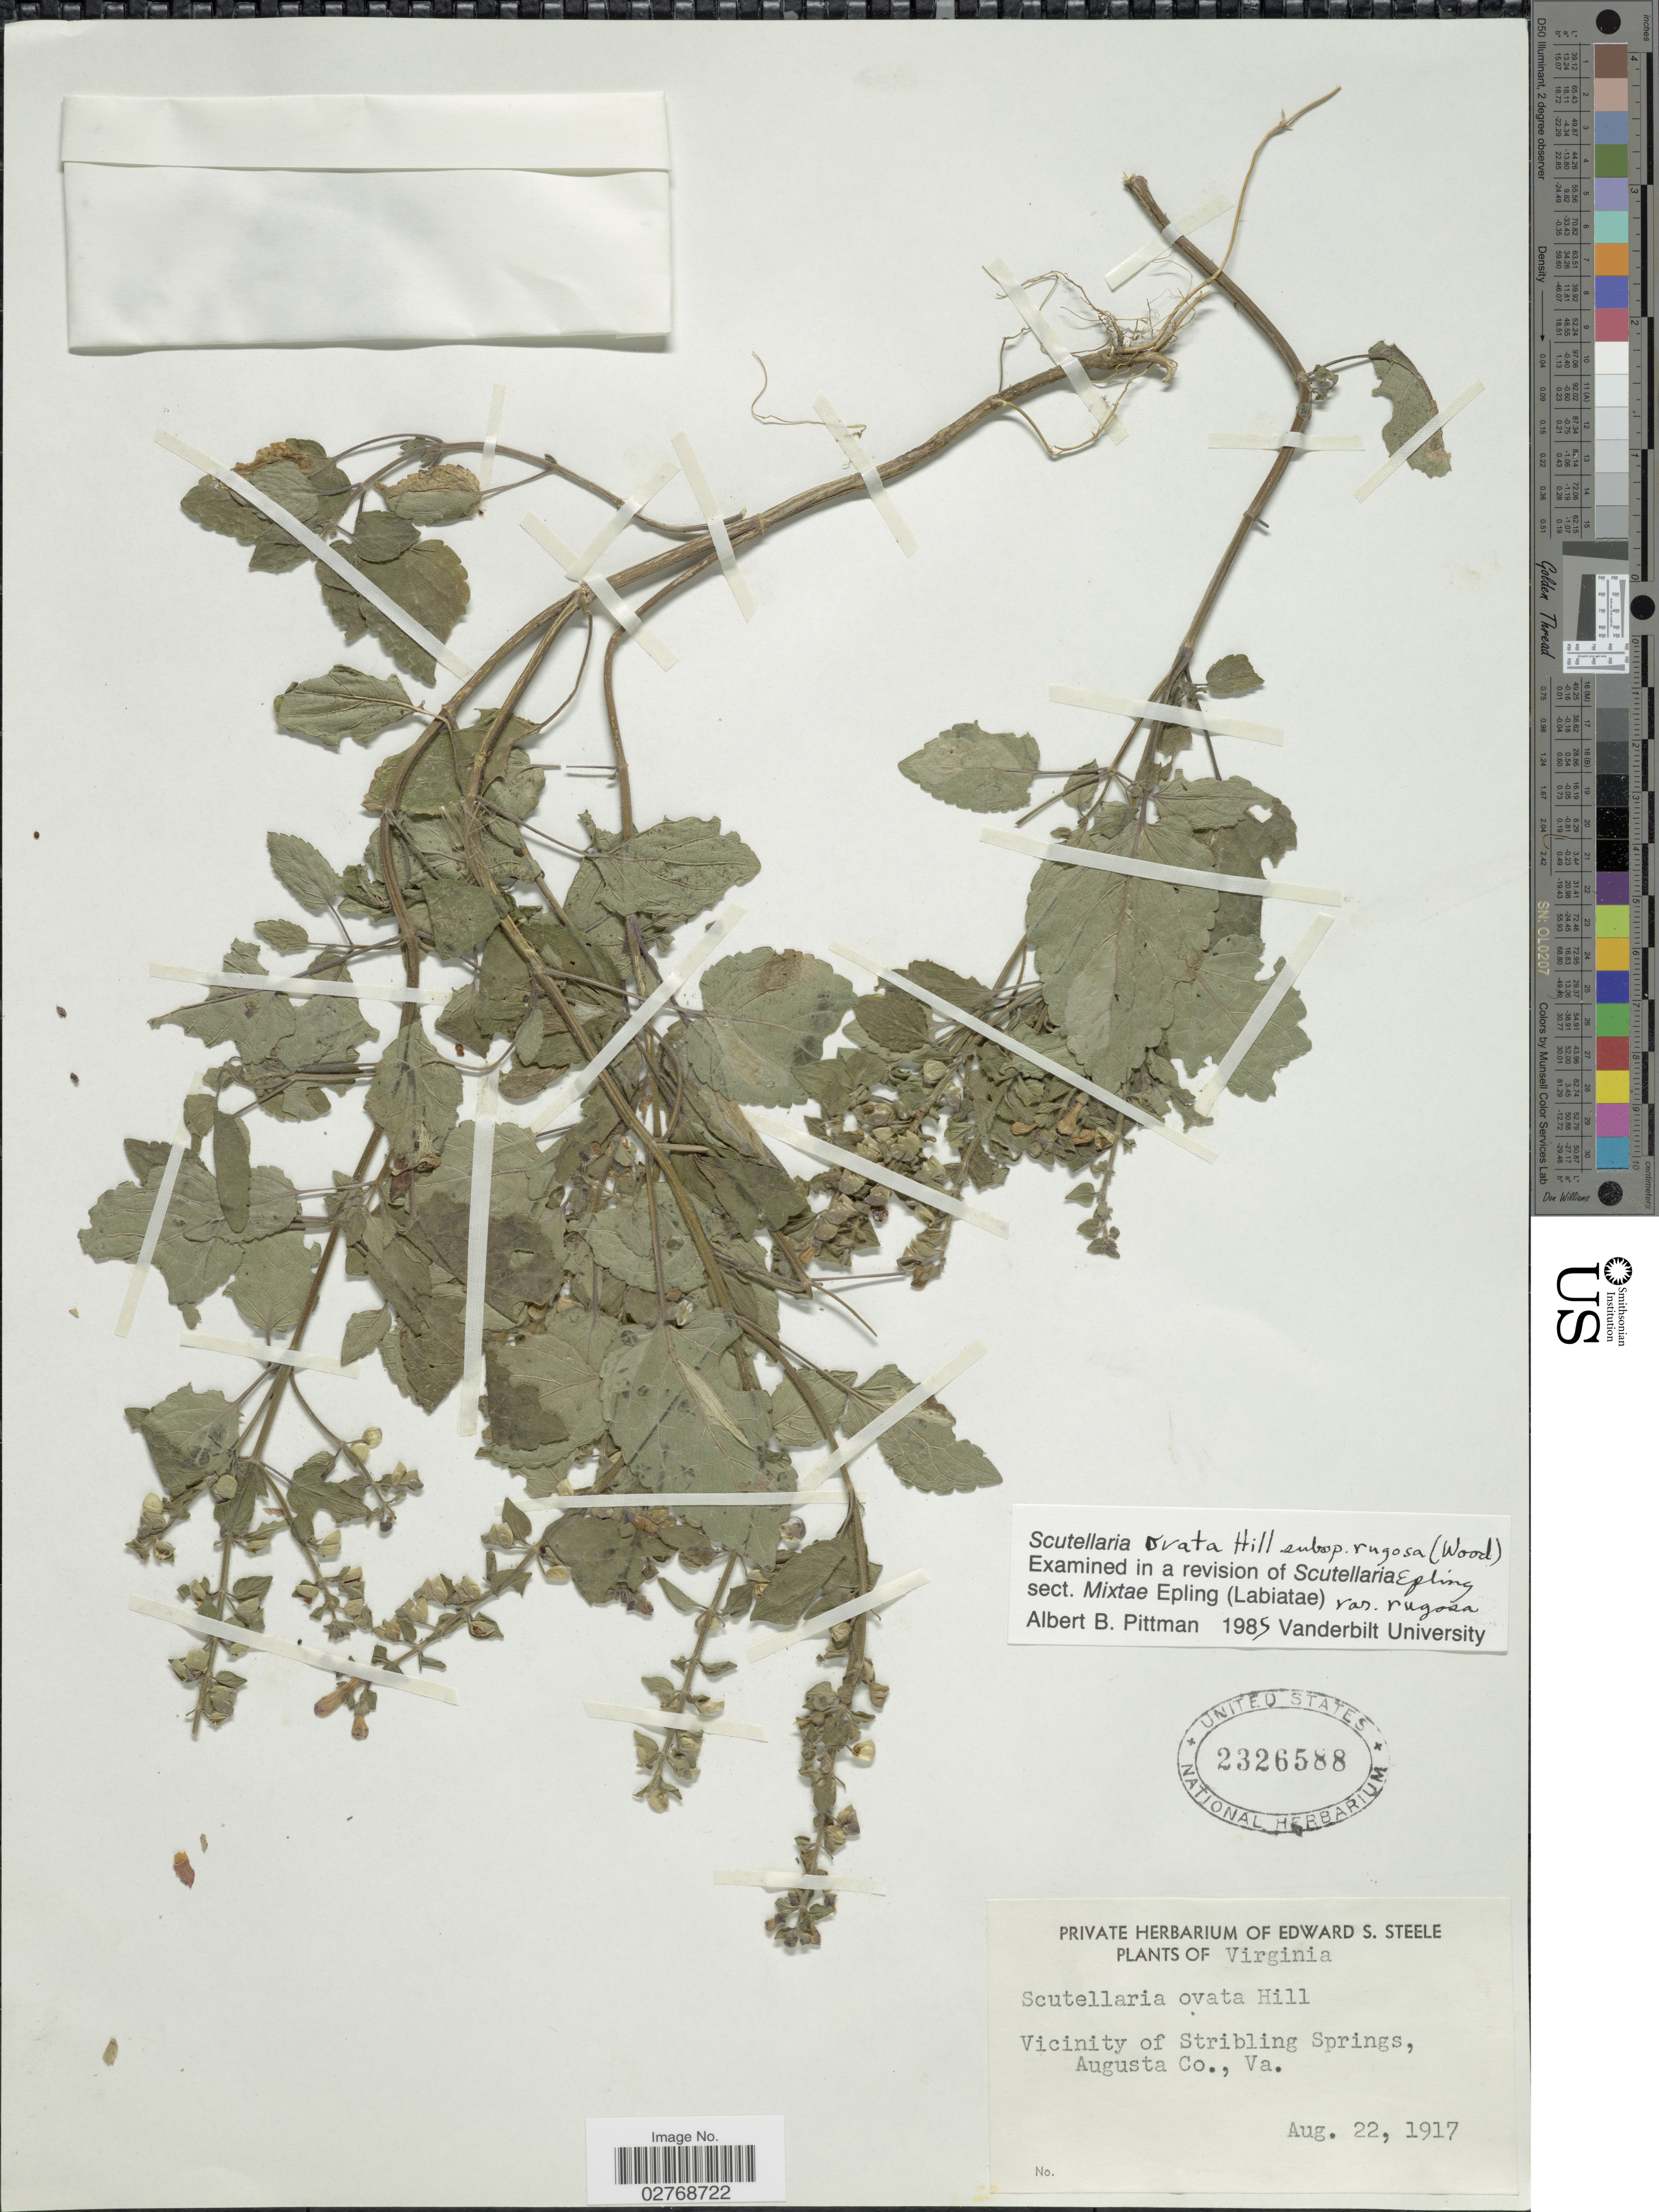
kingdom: Plantae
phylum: Tracheophyta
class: Magnoliopsida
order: Lamiales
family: Lamiaceae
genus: Scutellaria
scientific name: Scutellaria ovata subsp. rugosa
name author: (Alph. Wood) Epling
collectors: ex herb. Edward S. Steele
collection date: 1917-08-22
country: United States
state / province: Virginia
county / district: Augusta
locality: Vicinity of Stribling Springs, Augusta Co.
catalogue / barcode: US 2326588